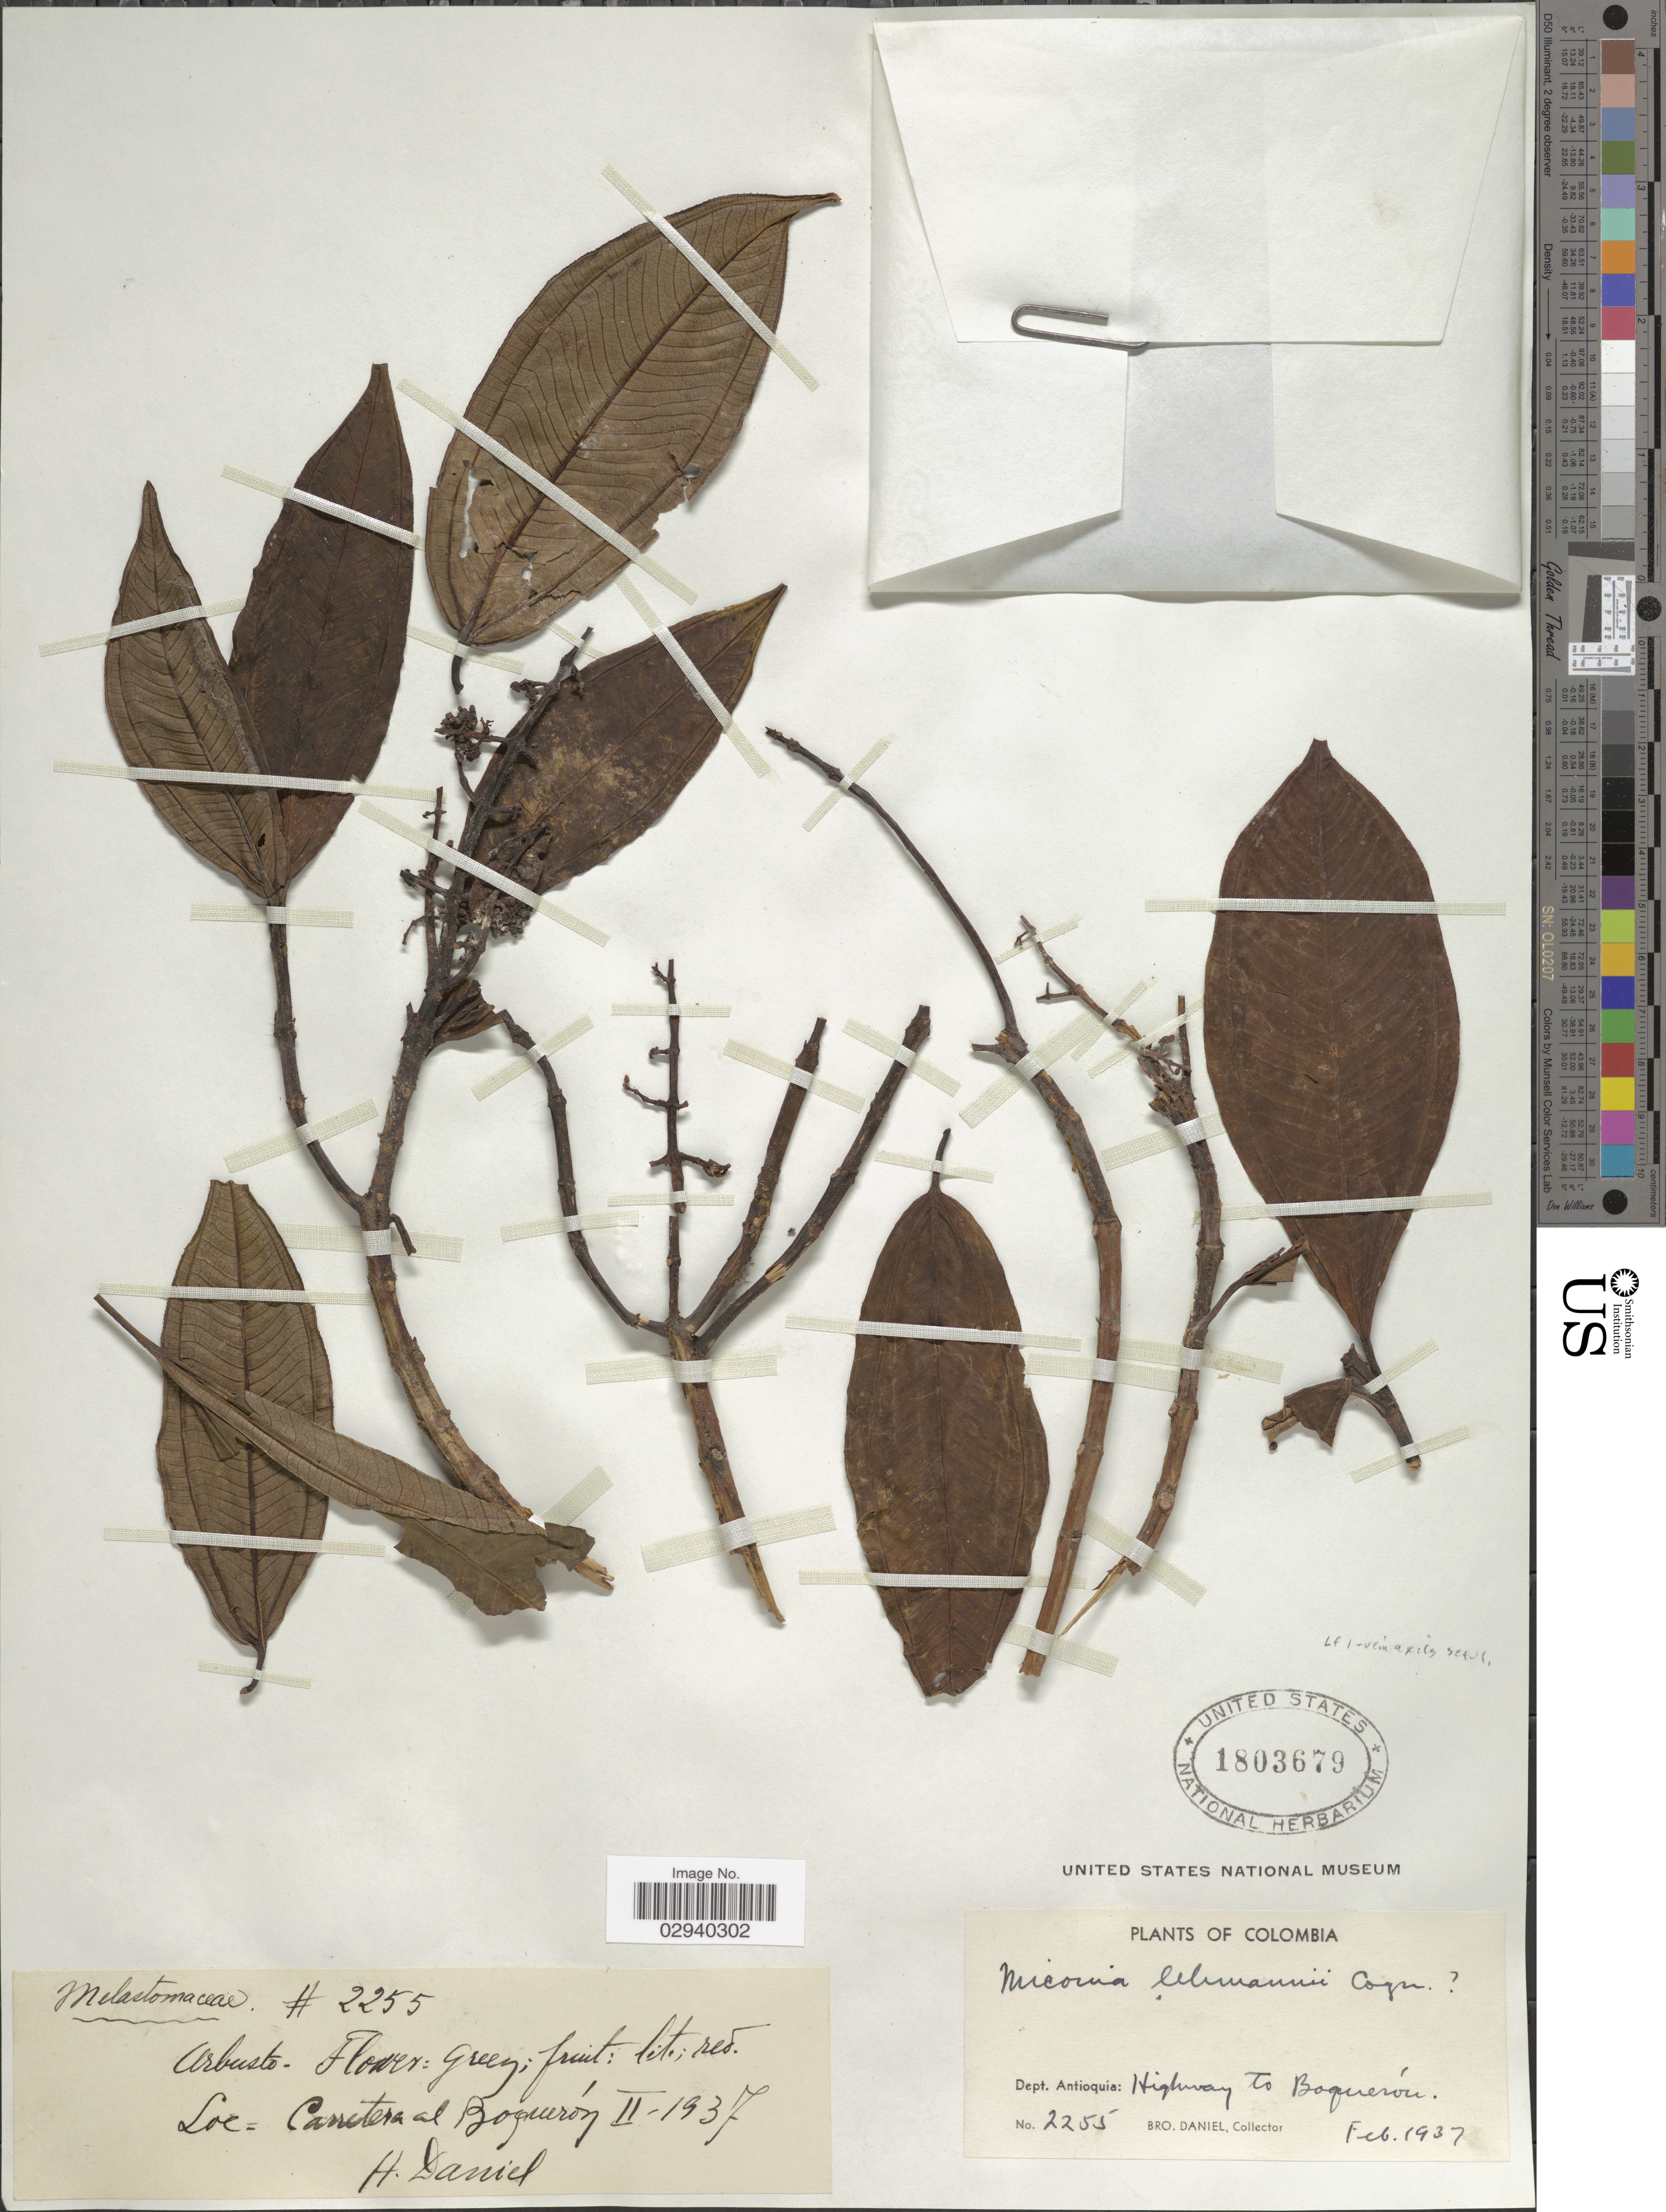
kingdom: Plantae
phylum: Tracheophyta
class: Magnoliopsida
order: Myrtales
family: Melastomataceae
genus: Miconia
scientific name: Miconia lehmannii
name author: Cogn.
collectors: Bro. Daniel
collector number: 2255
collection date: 1937-02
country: Colombia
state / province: Antioquia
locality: Carretera al Boquerón. Dept. Antioquia: Highway to Boquerón.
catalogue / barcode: US 1803679